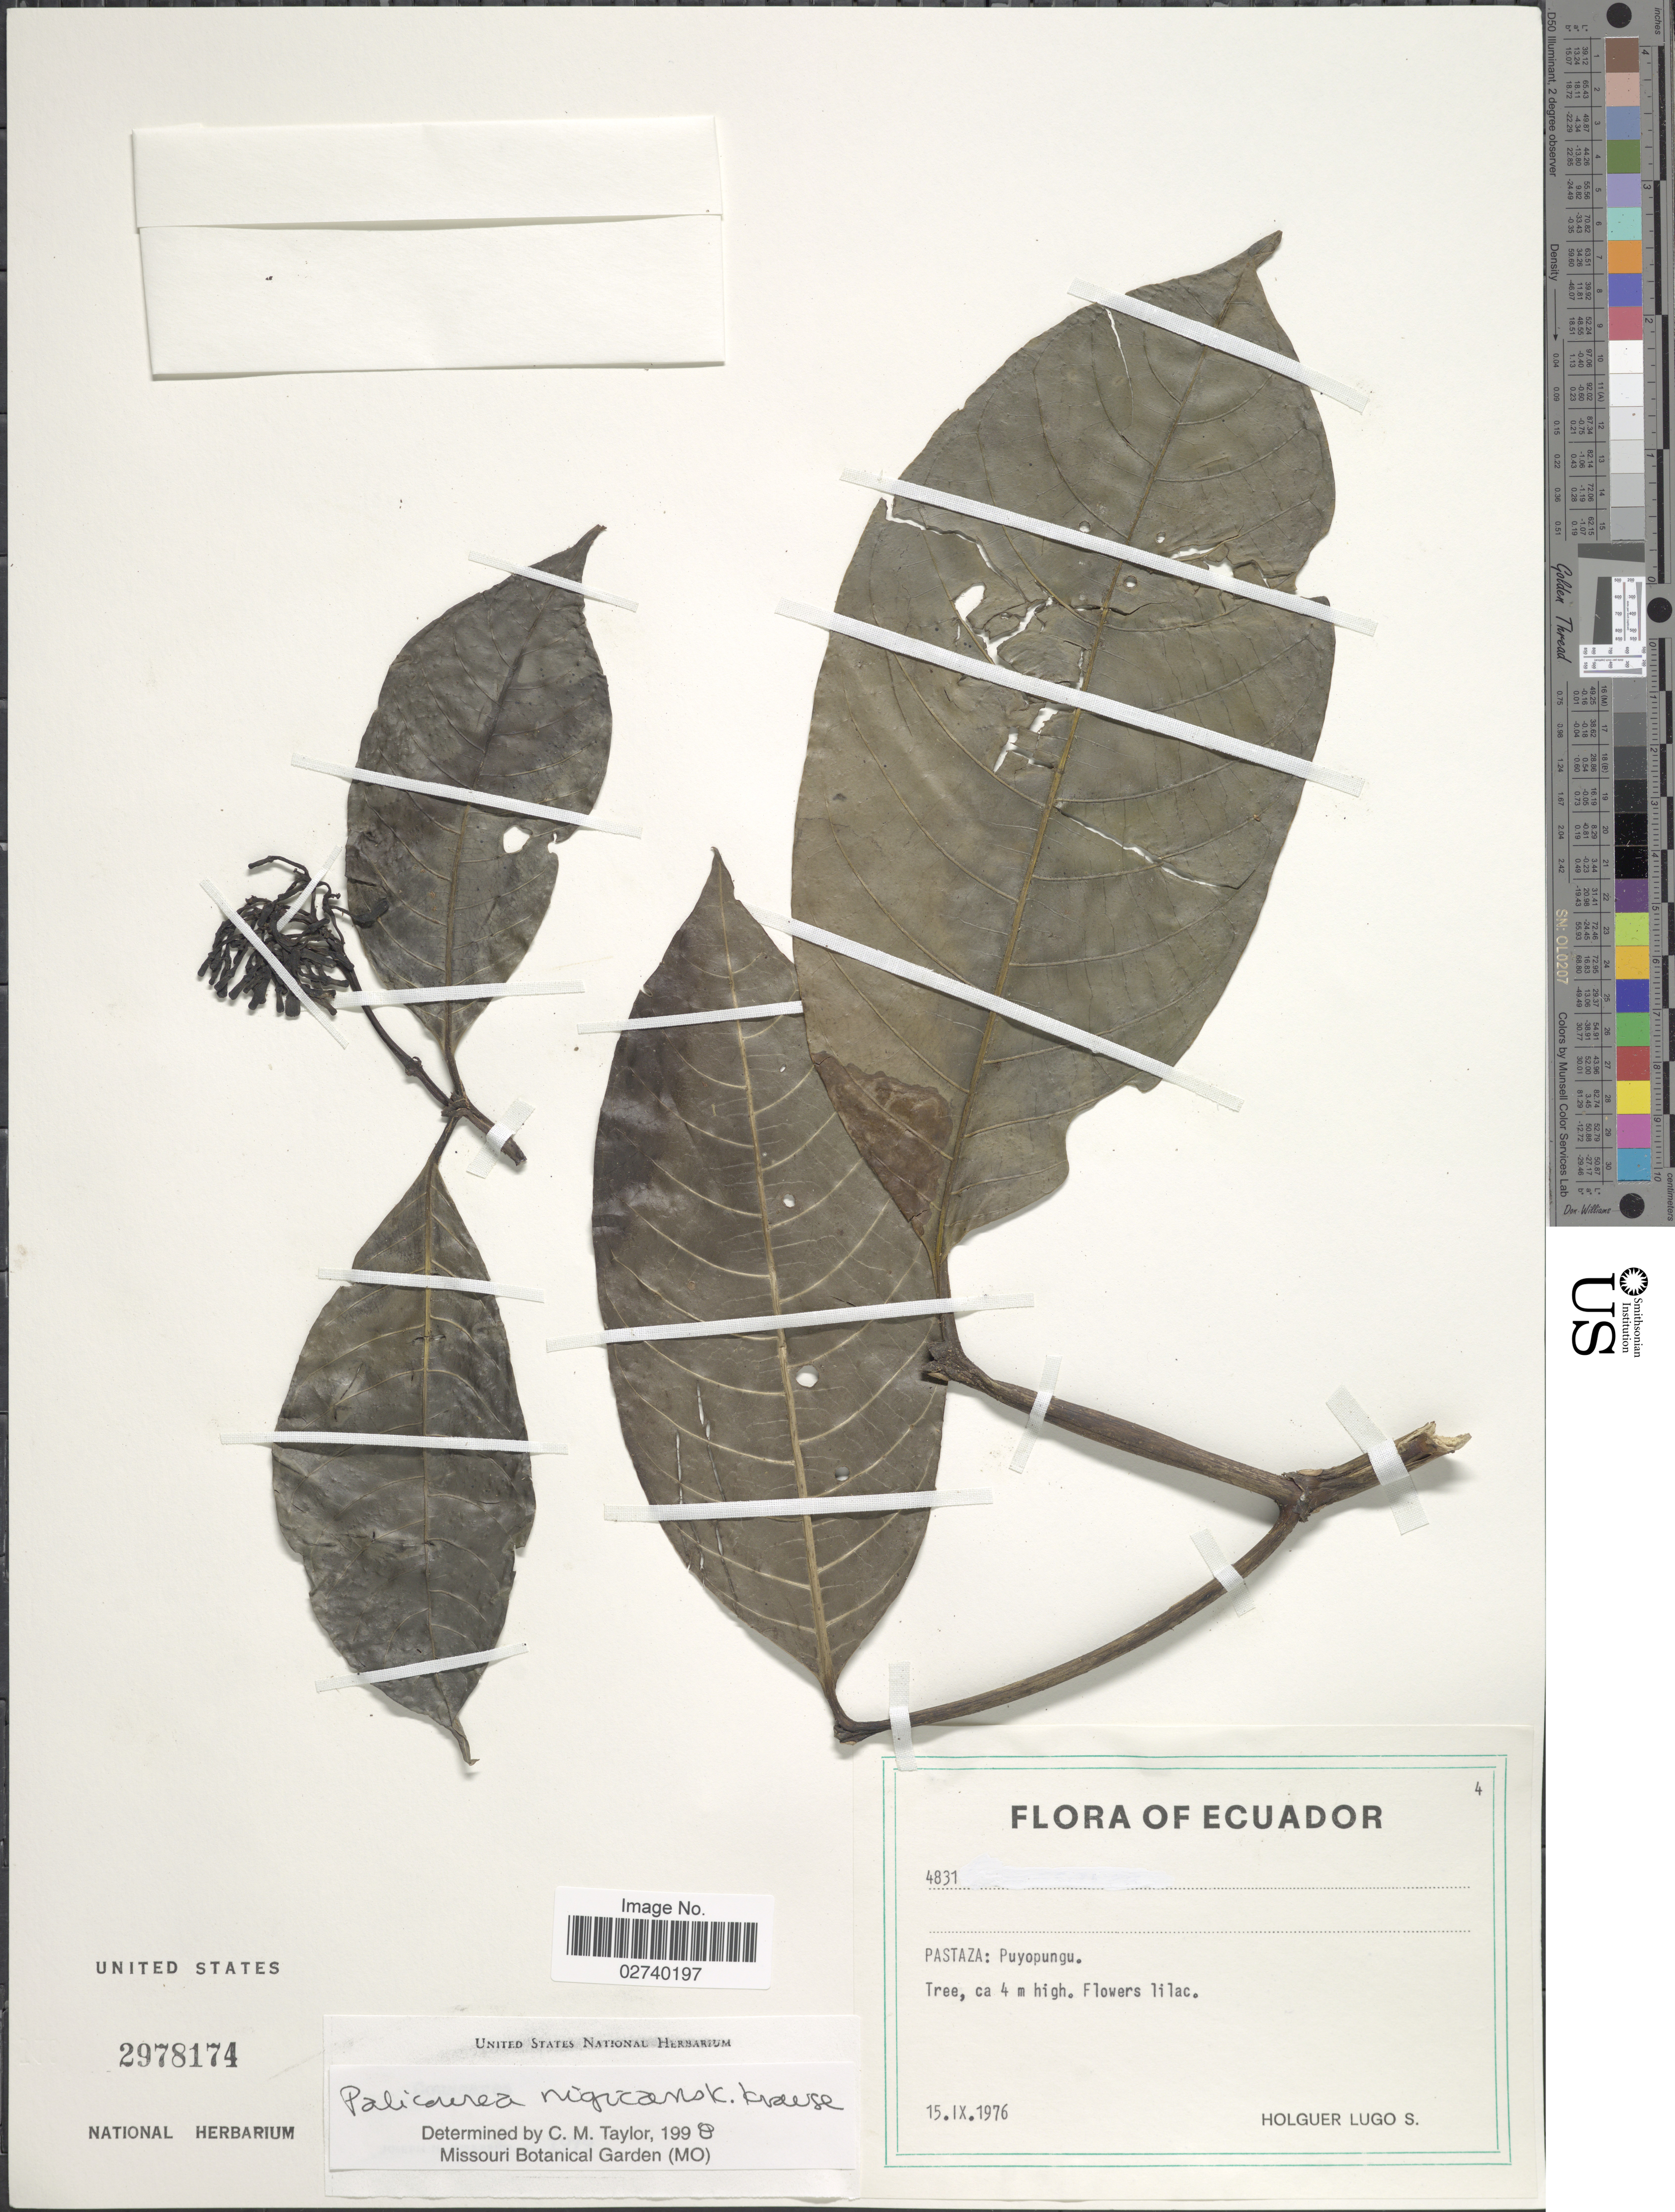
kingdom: Plantae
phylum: Tracheophyta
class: Magnoliopsida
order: Gentianales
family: Rubiaceae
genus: Palicourea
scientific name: Palicourea nigricans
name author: Krause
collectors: H. Lugo S.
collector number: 4831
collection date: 1976-09-15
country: Ecuador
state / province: Pastaza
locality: Puyopungu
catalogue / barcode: US 2978174